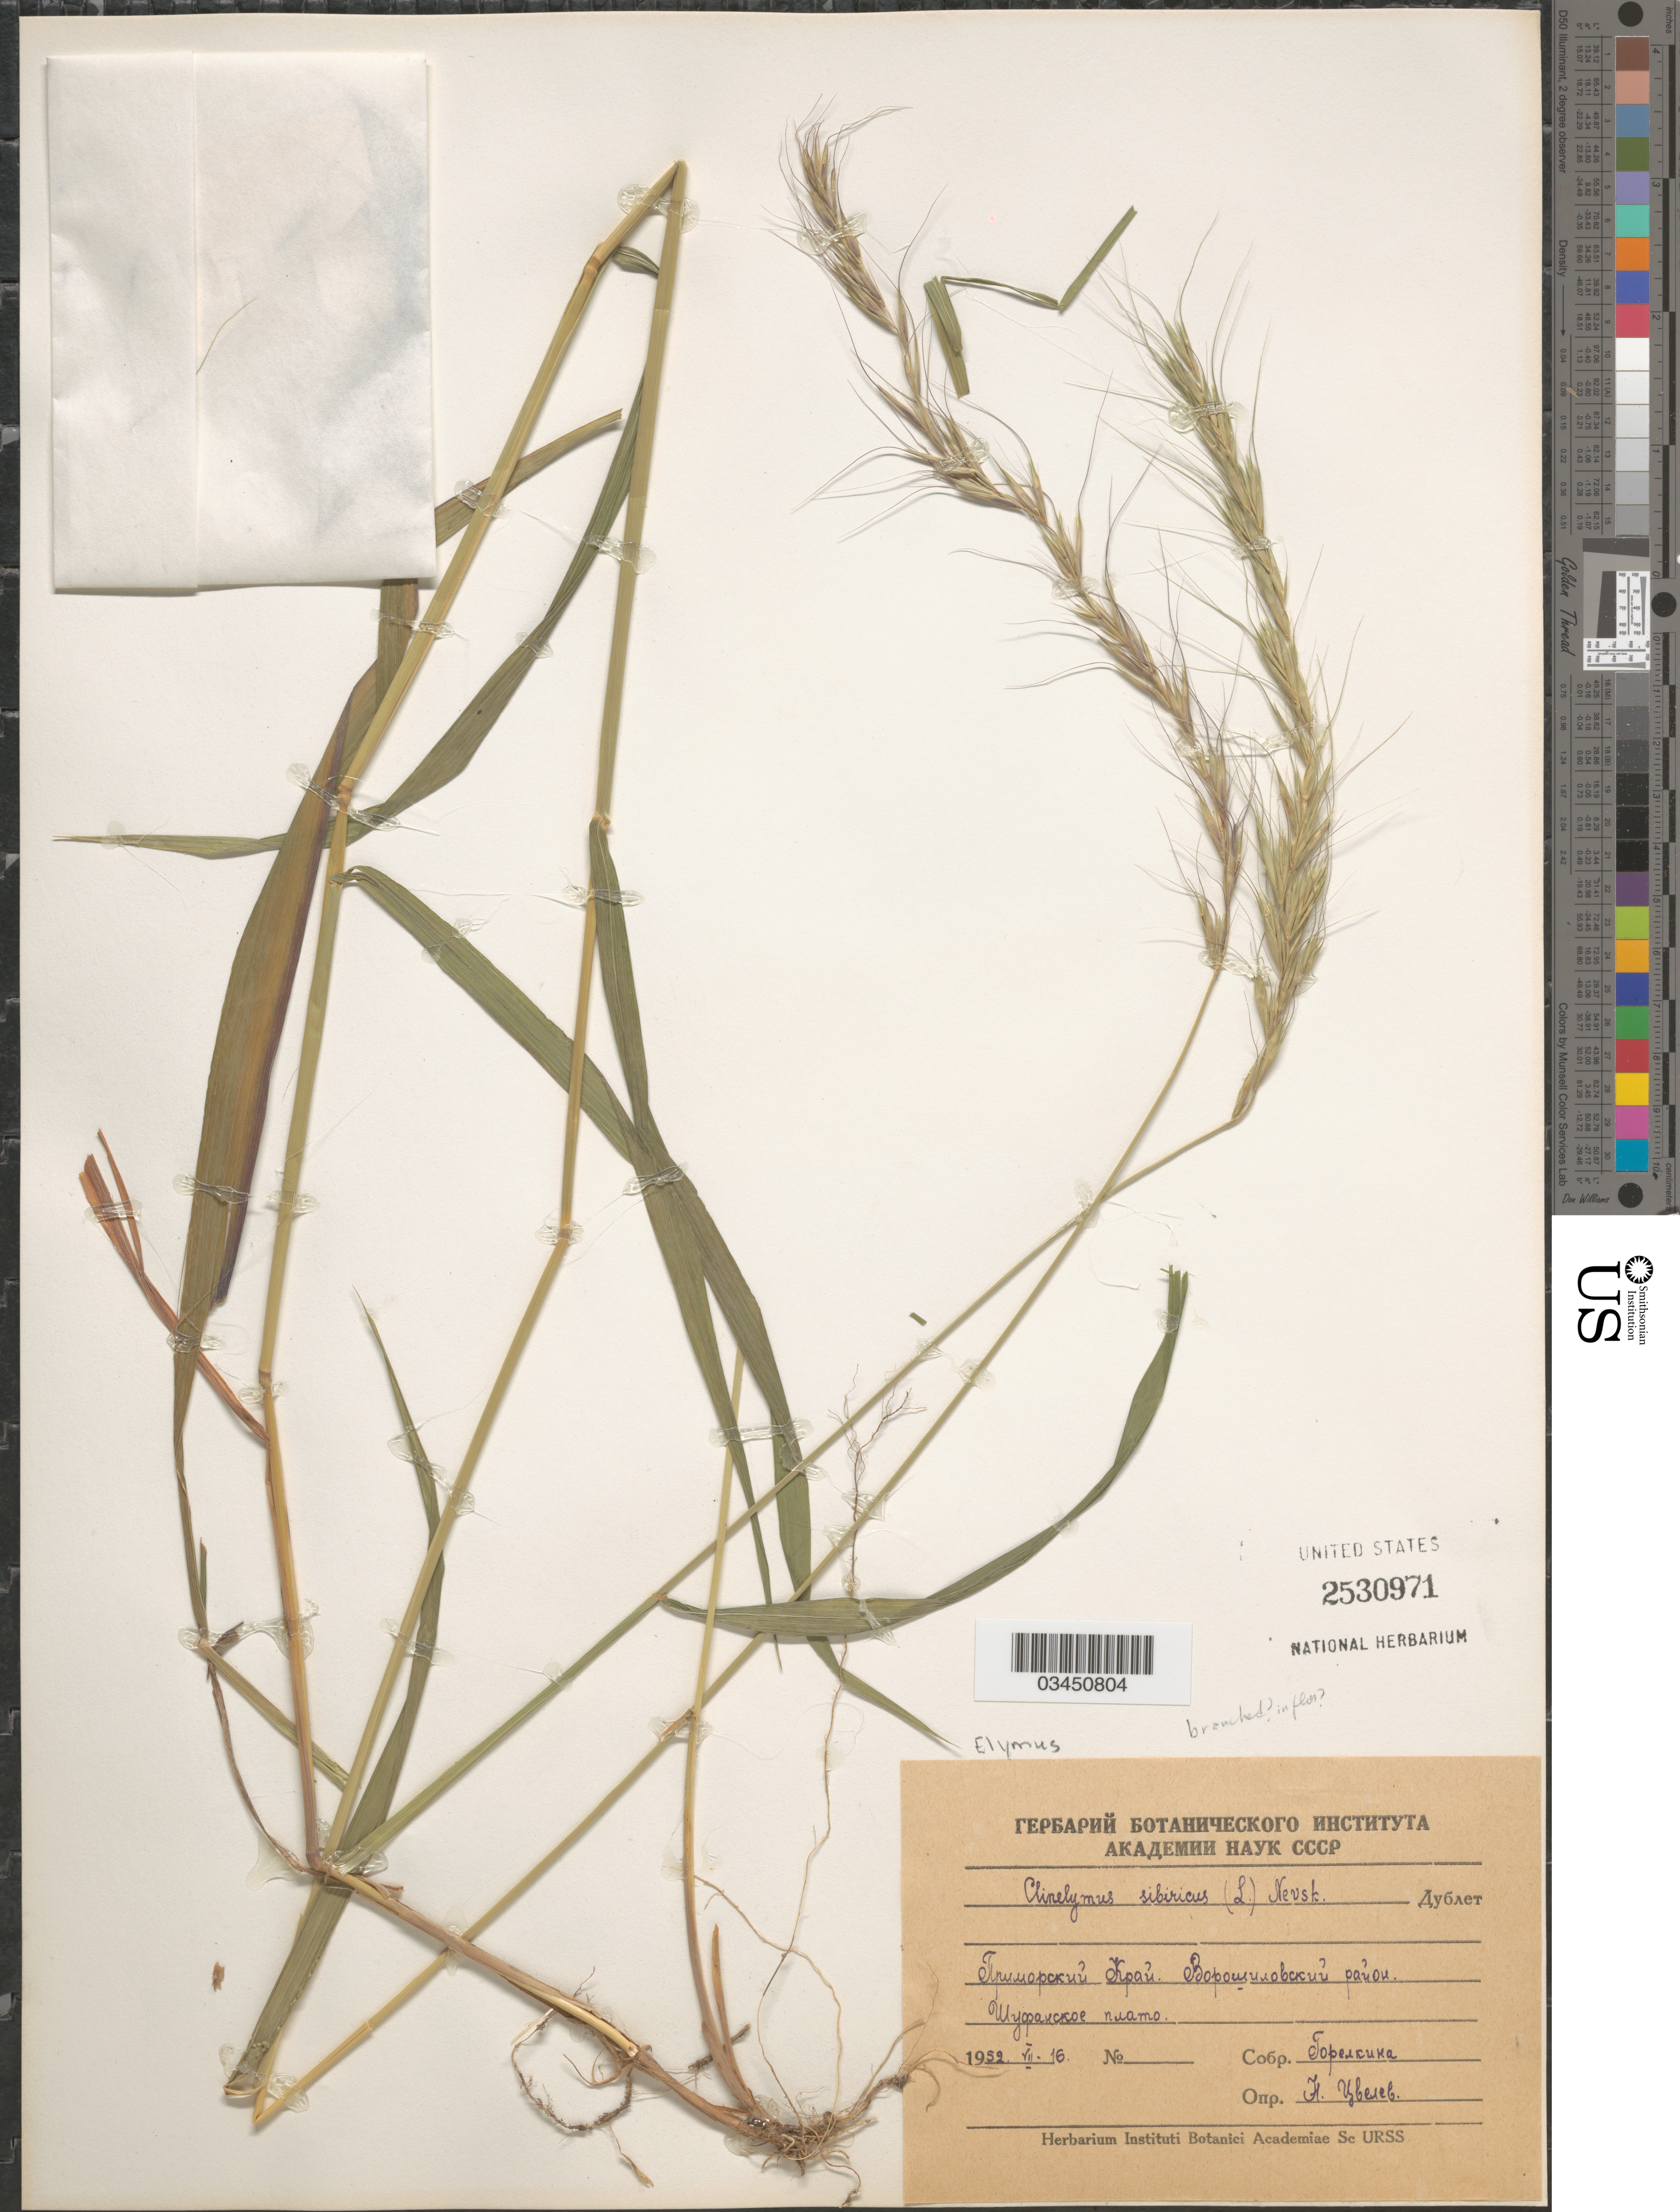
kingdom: Plantae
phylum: Tracheophyta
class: Liliopsida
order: Poales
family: Poaceae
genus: Elymus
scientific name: Elymus sibiricus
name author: L.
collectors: Gorelkina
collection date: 1952-07-06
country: Russian Federation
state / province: Primorsky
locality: Shufan Plateau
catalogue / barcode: US 2530971